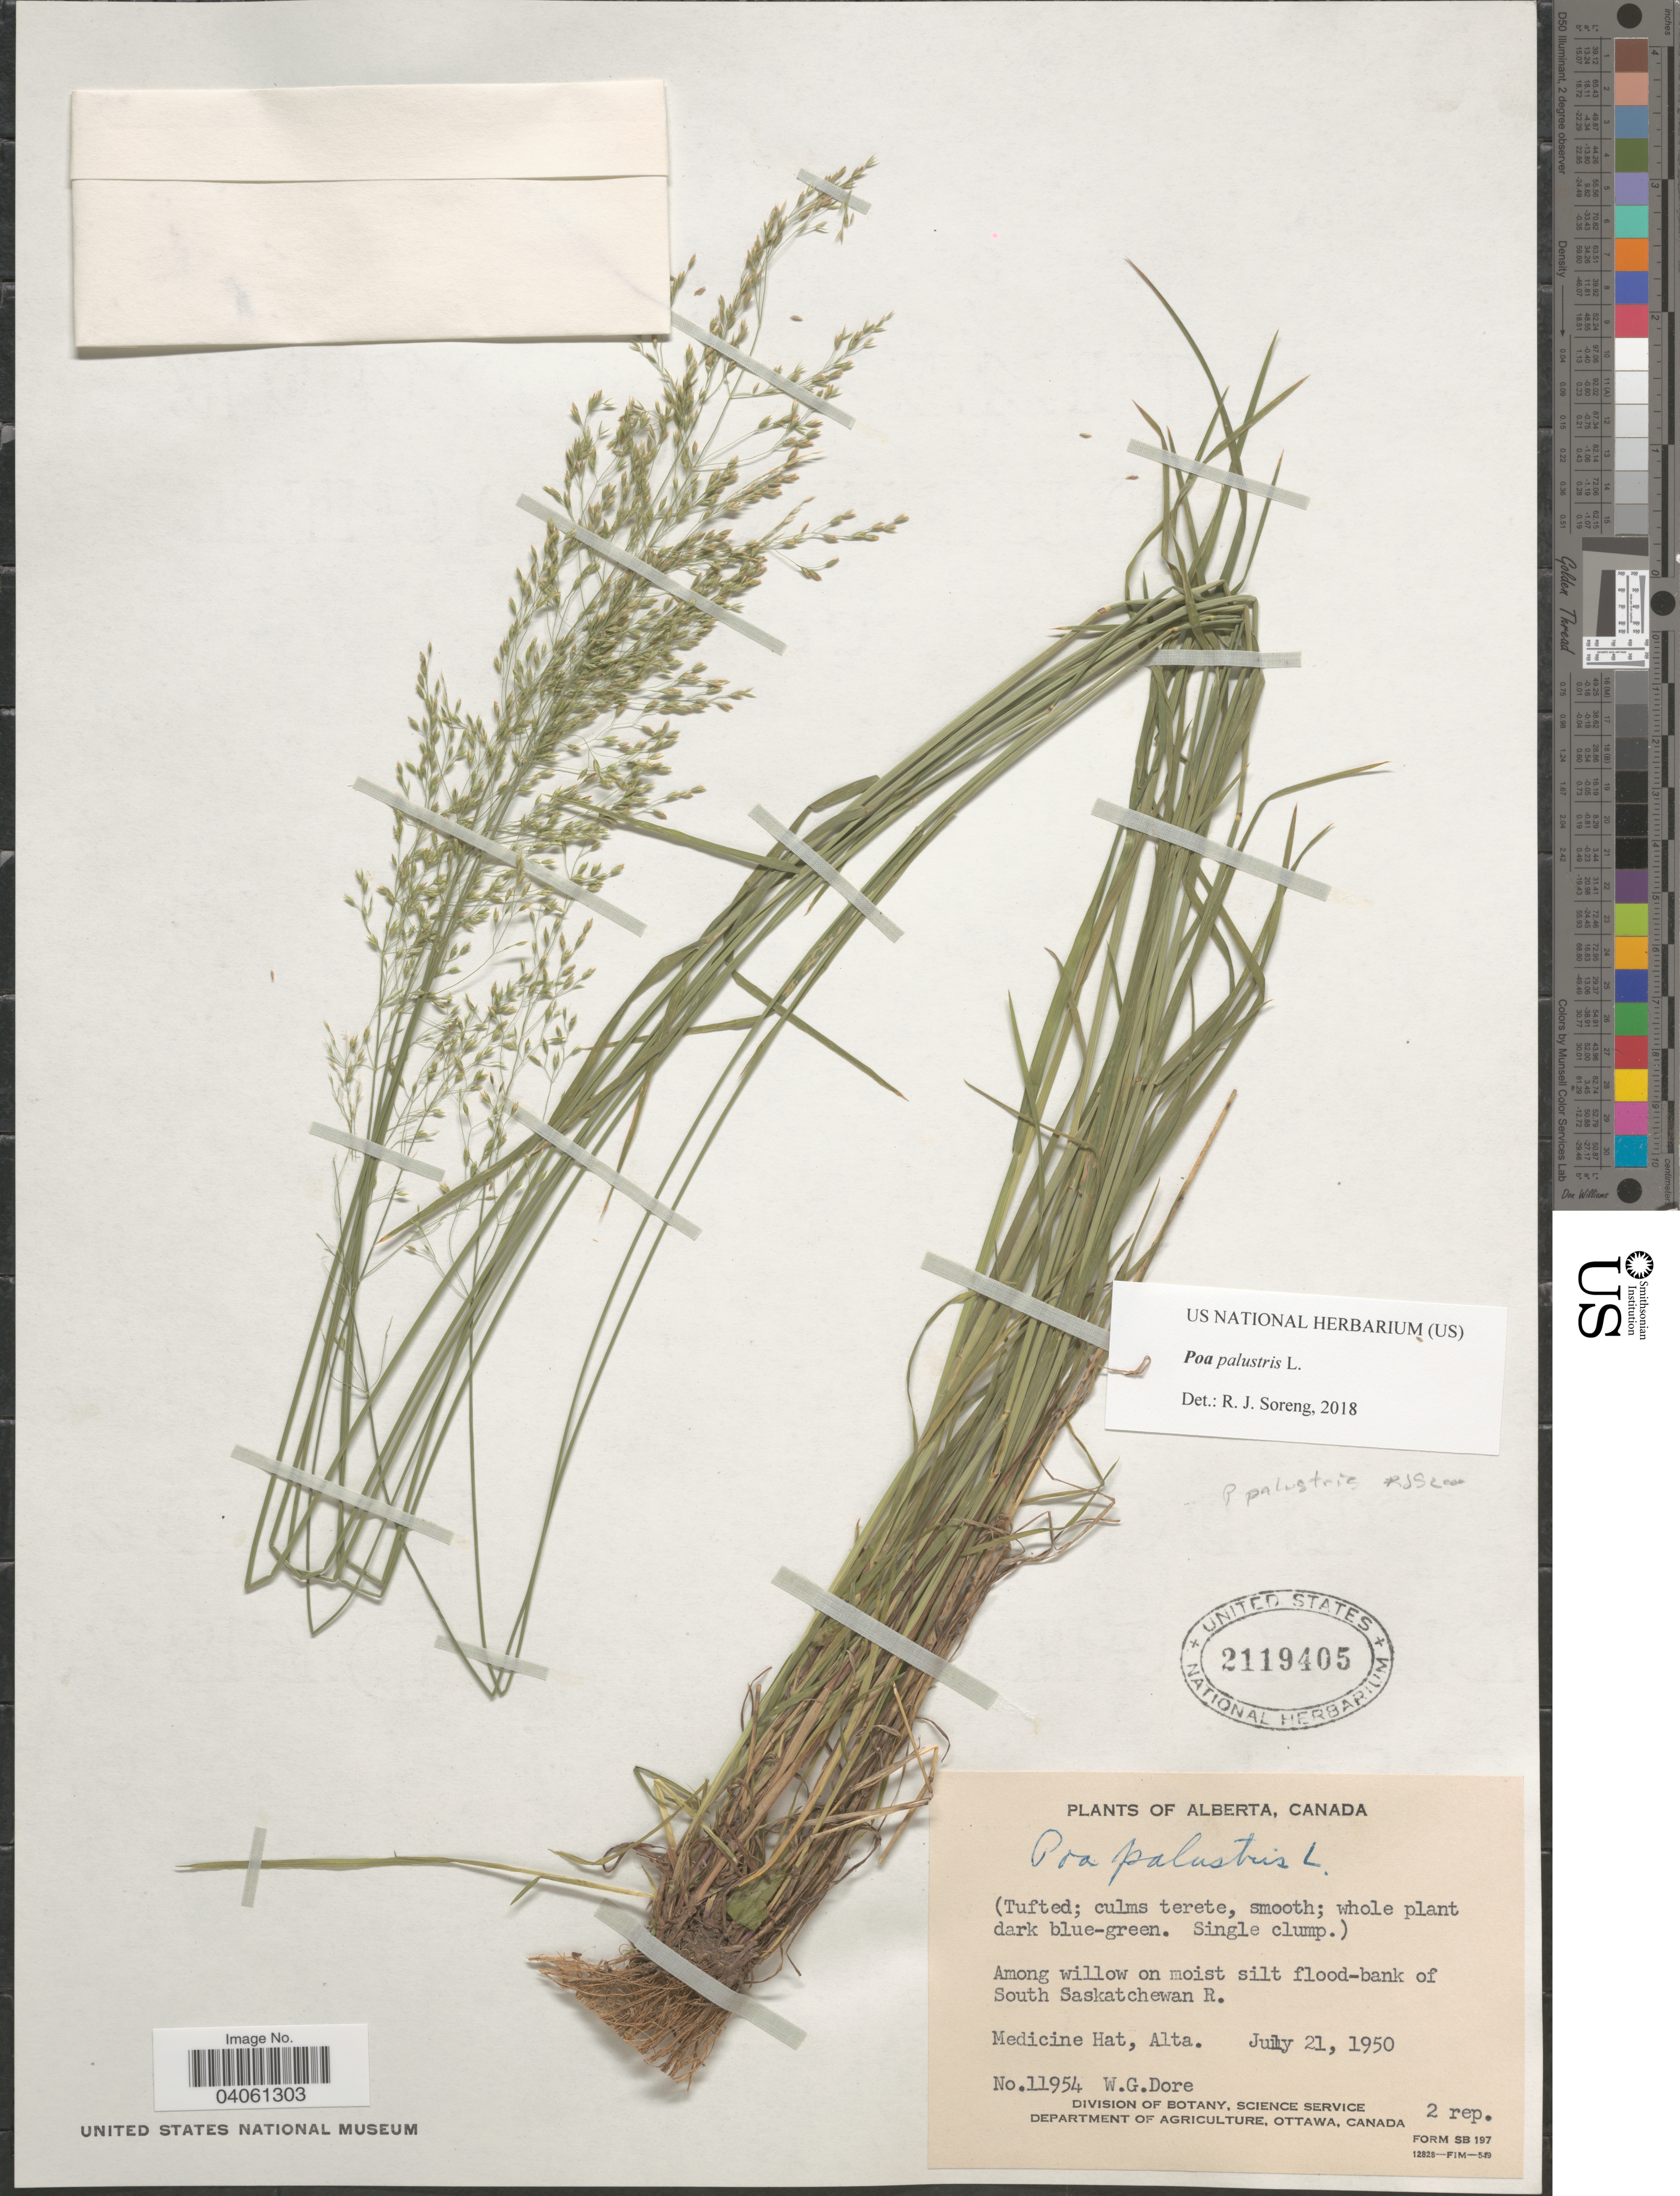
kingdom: Plantae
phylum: Tracheophyta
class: Liliopsida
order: Poales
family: Poaceae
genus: Poa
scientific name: Poa palustris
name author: L.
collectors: W. Dore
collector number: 11954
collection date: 1950-07-21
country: Canada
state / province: Alberta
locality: Among willow on moist silt flood-bank of South Saskatchewan R. Medicine Hat, Alta.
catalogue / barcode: US 2119405